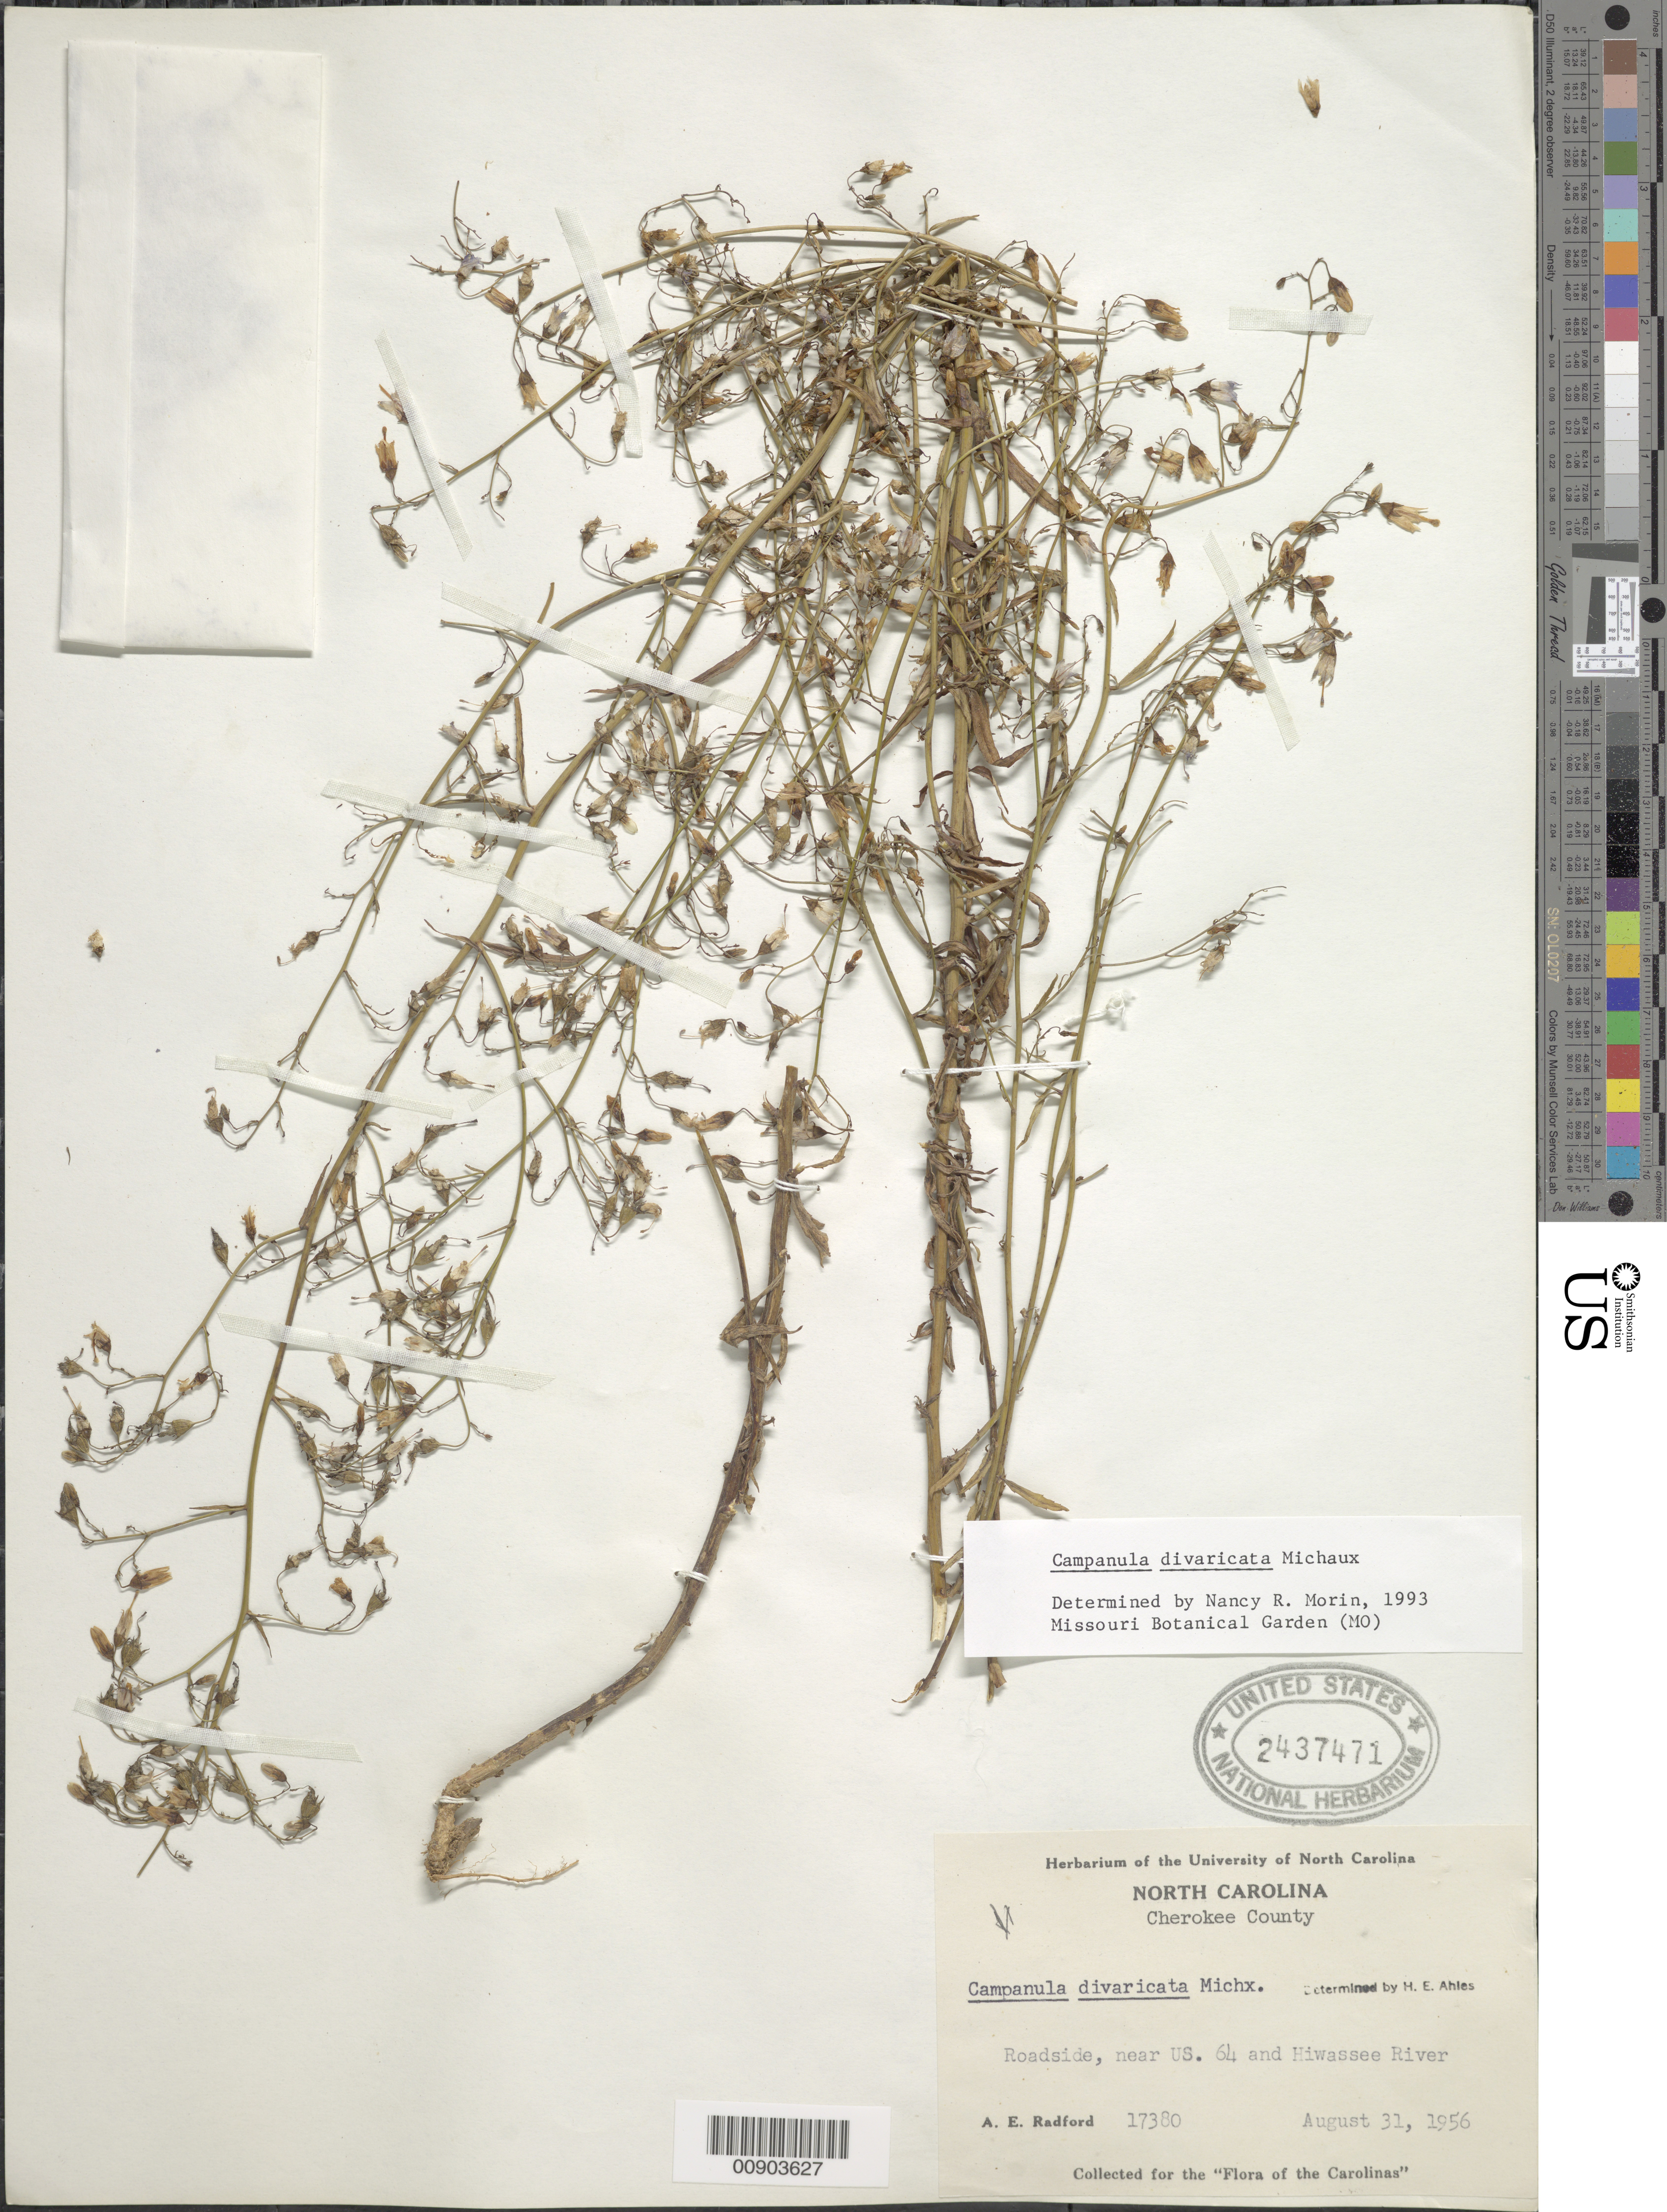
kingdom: Plantae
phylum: Tracheophyta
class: Magnoliopsida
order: Asterales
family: Campanulaceae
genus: Campanula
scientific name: Campanula divaricata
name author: Michx.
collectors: A. E. Radford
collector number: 17380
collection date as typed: August 31, 1956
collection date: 1956-08-31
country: United States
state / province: North Carolina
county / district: Cherokee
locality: Near US. 64 and Hiwassee River.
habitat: Roadside.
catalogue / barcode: US 2437471